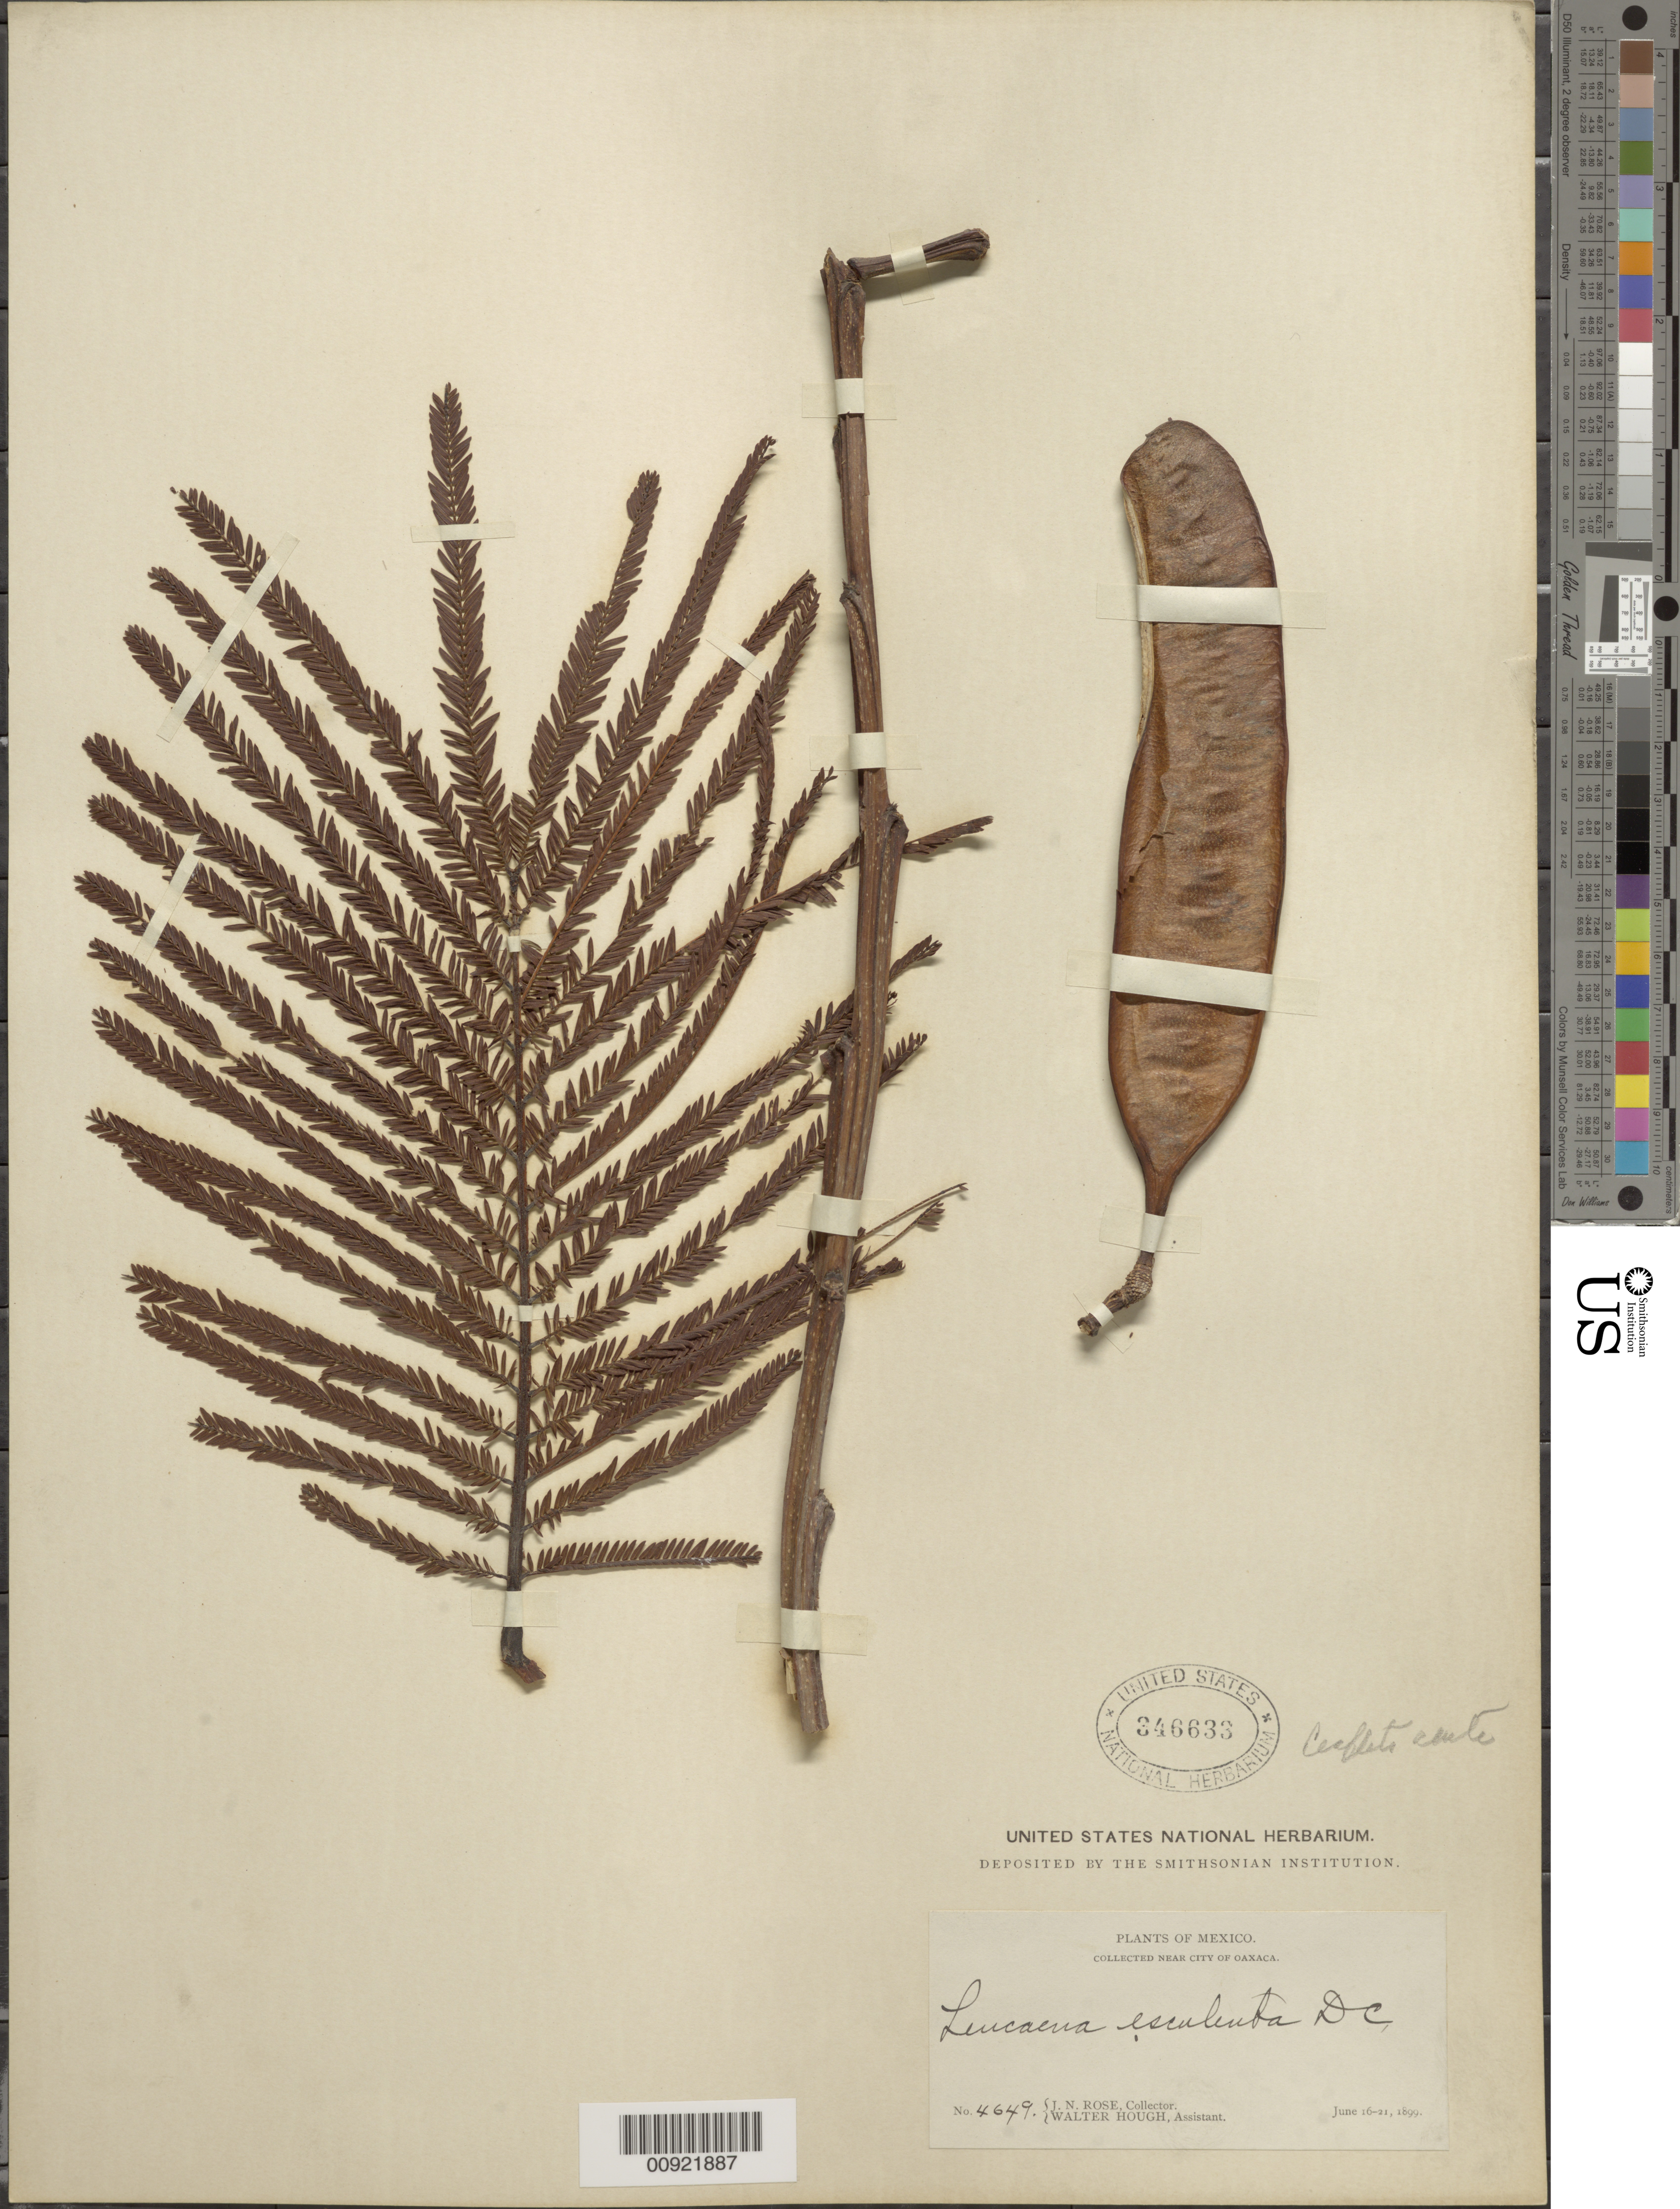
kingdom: Plantae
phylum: Tracheophyta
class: Magnoliopsida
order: Fabales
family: Fabaceae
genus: Leucaena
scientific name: Leucaena esculenta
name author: (Moc. & Sessé ex DC.) Benth.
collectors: J. N. Rose & W. Hough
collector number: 4649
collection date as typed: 16 Jun 1899 to 21 Jun 1899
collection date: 1899-06-16/1899-06-21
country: Mexico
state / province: Oaxaca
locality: Near city of Oaxaca.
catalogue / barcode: US 346633